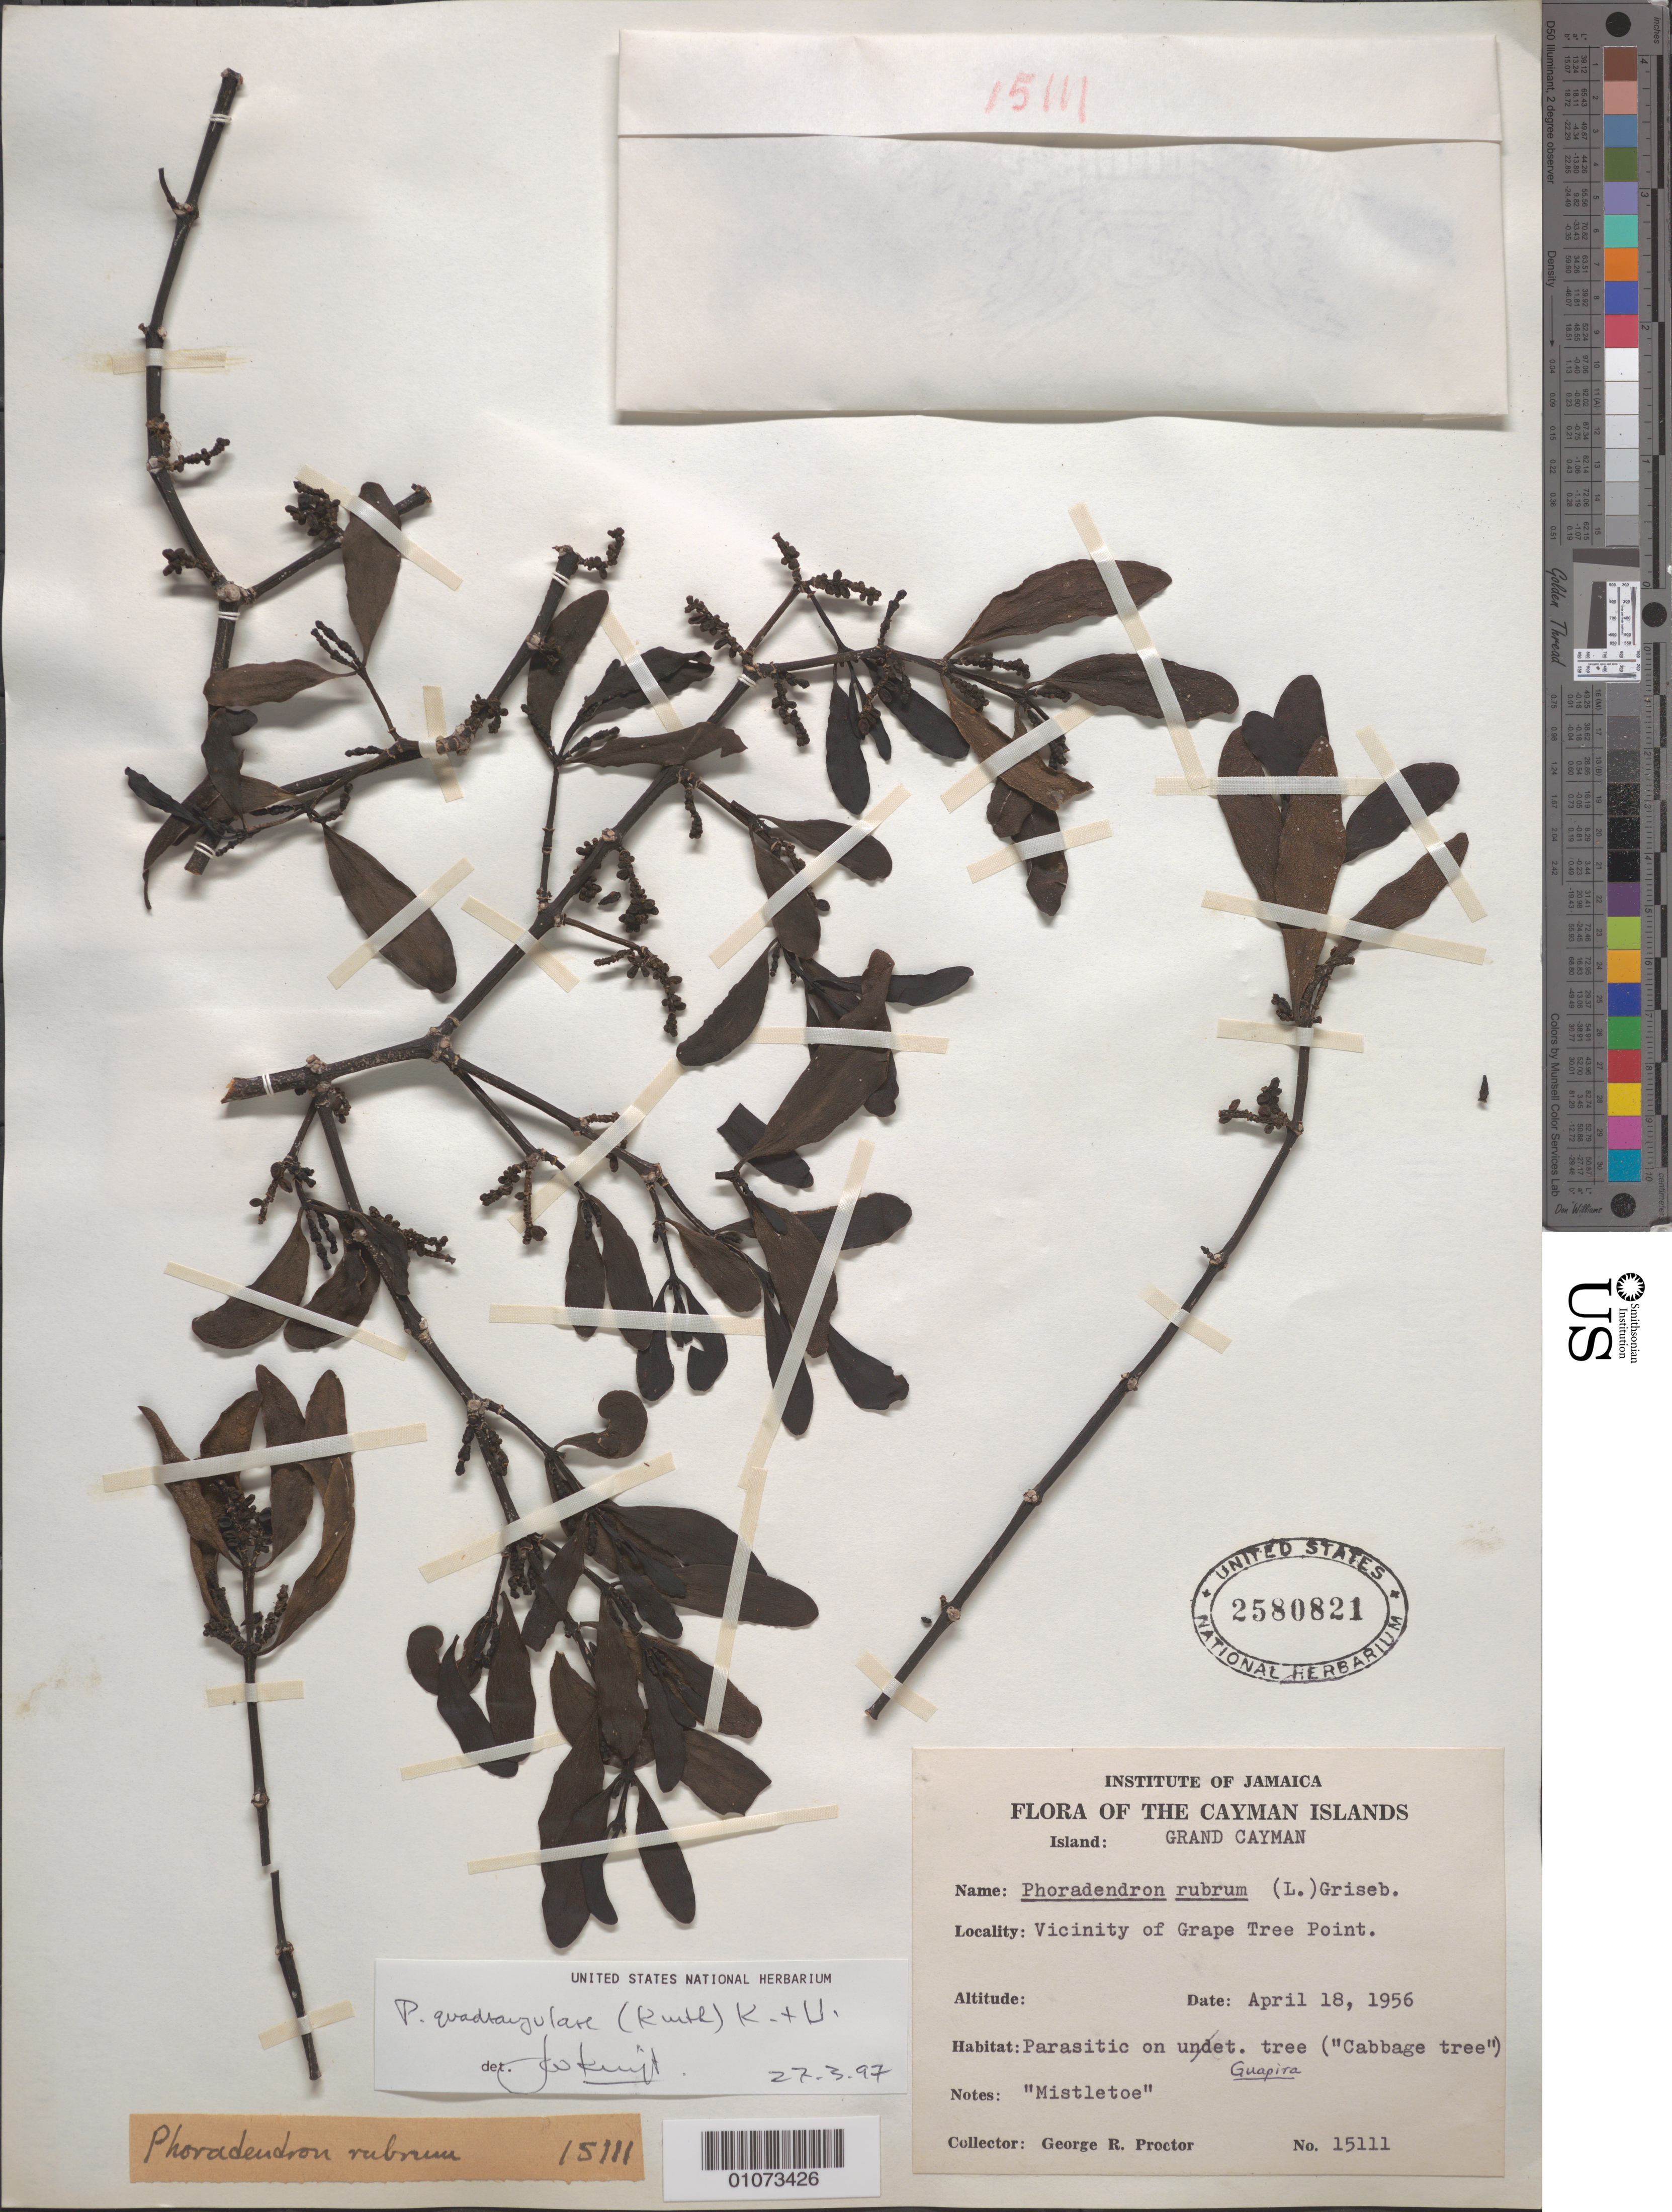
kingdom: Plantae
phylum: Tracheophyta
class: Magnoliopsida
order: Santalales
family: Viscaceae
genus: Phoradendron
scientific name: Phoradendron quadrangulare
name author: (Kunth) Griseb.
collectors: G. R. Proctor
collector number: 15111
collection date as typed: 18 Apr 1956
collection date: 1956-04-18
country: Cayman Islands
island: Grand Cayman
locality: Grand Cayman. Vicinity of Grape Tree Point.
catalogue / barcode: US 2580821